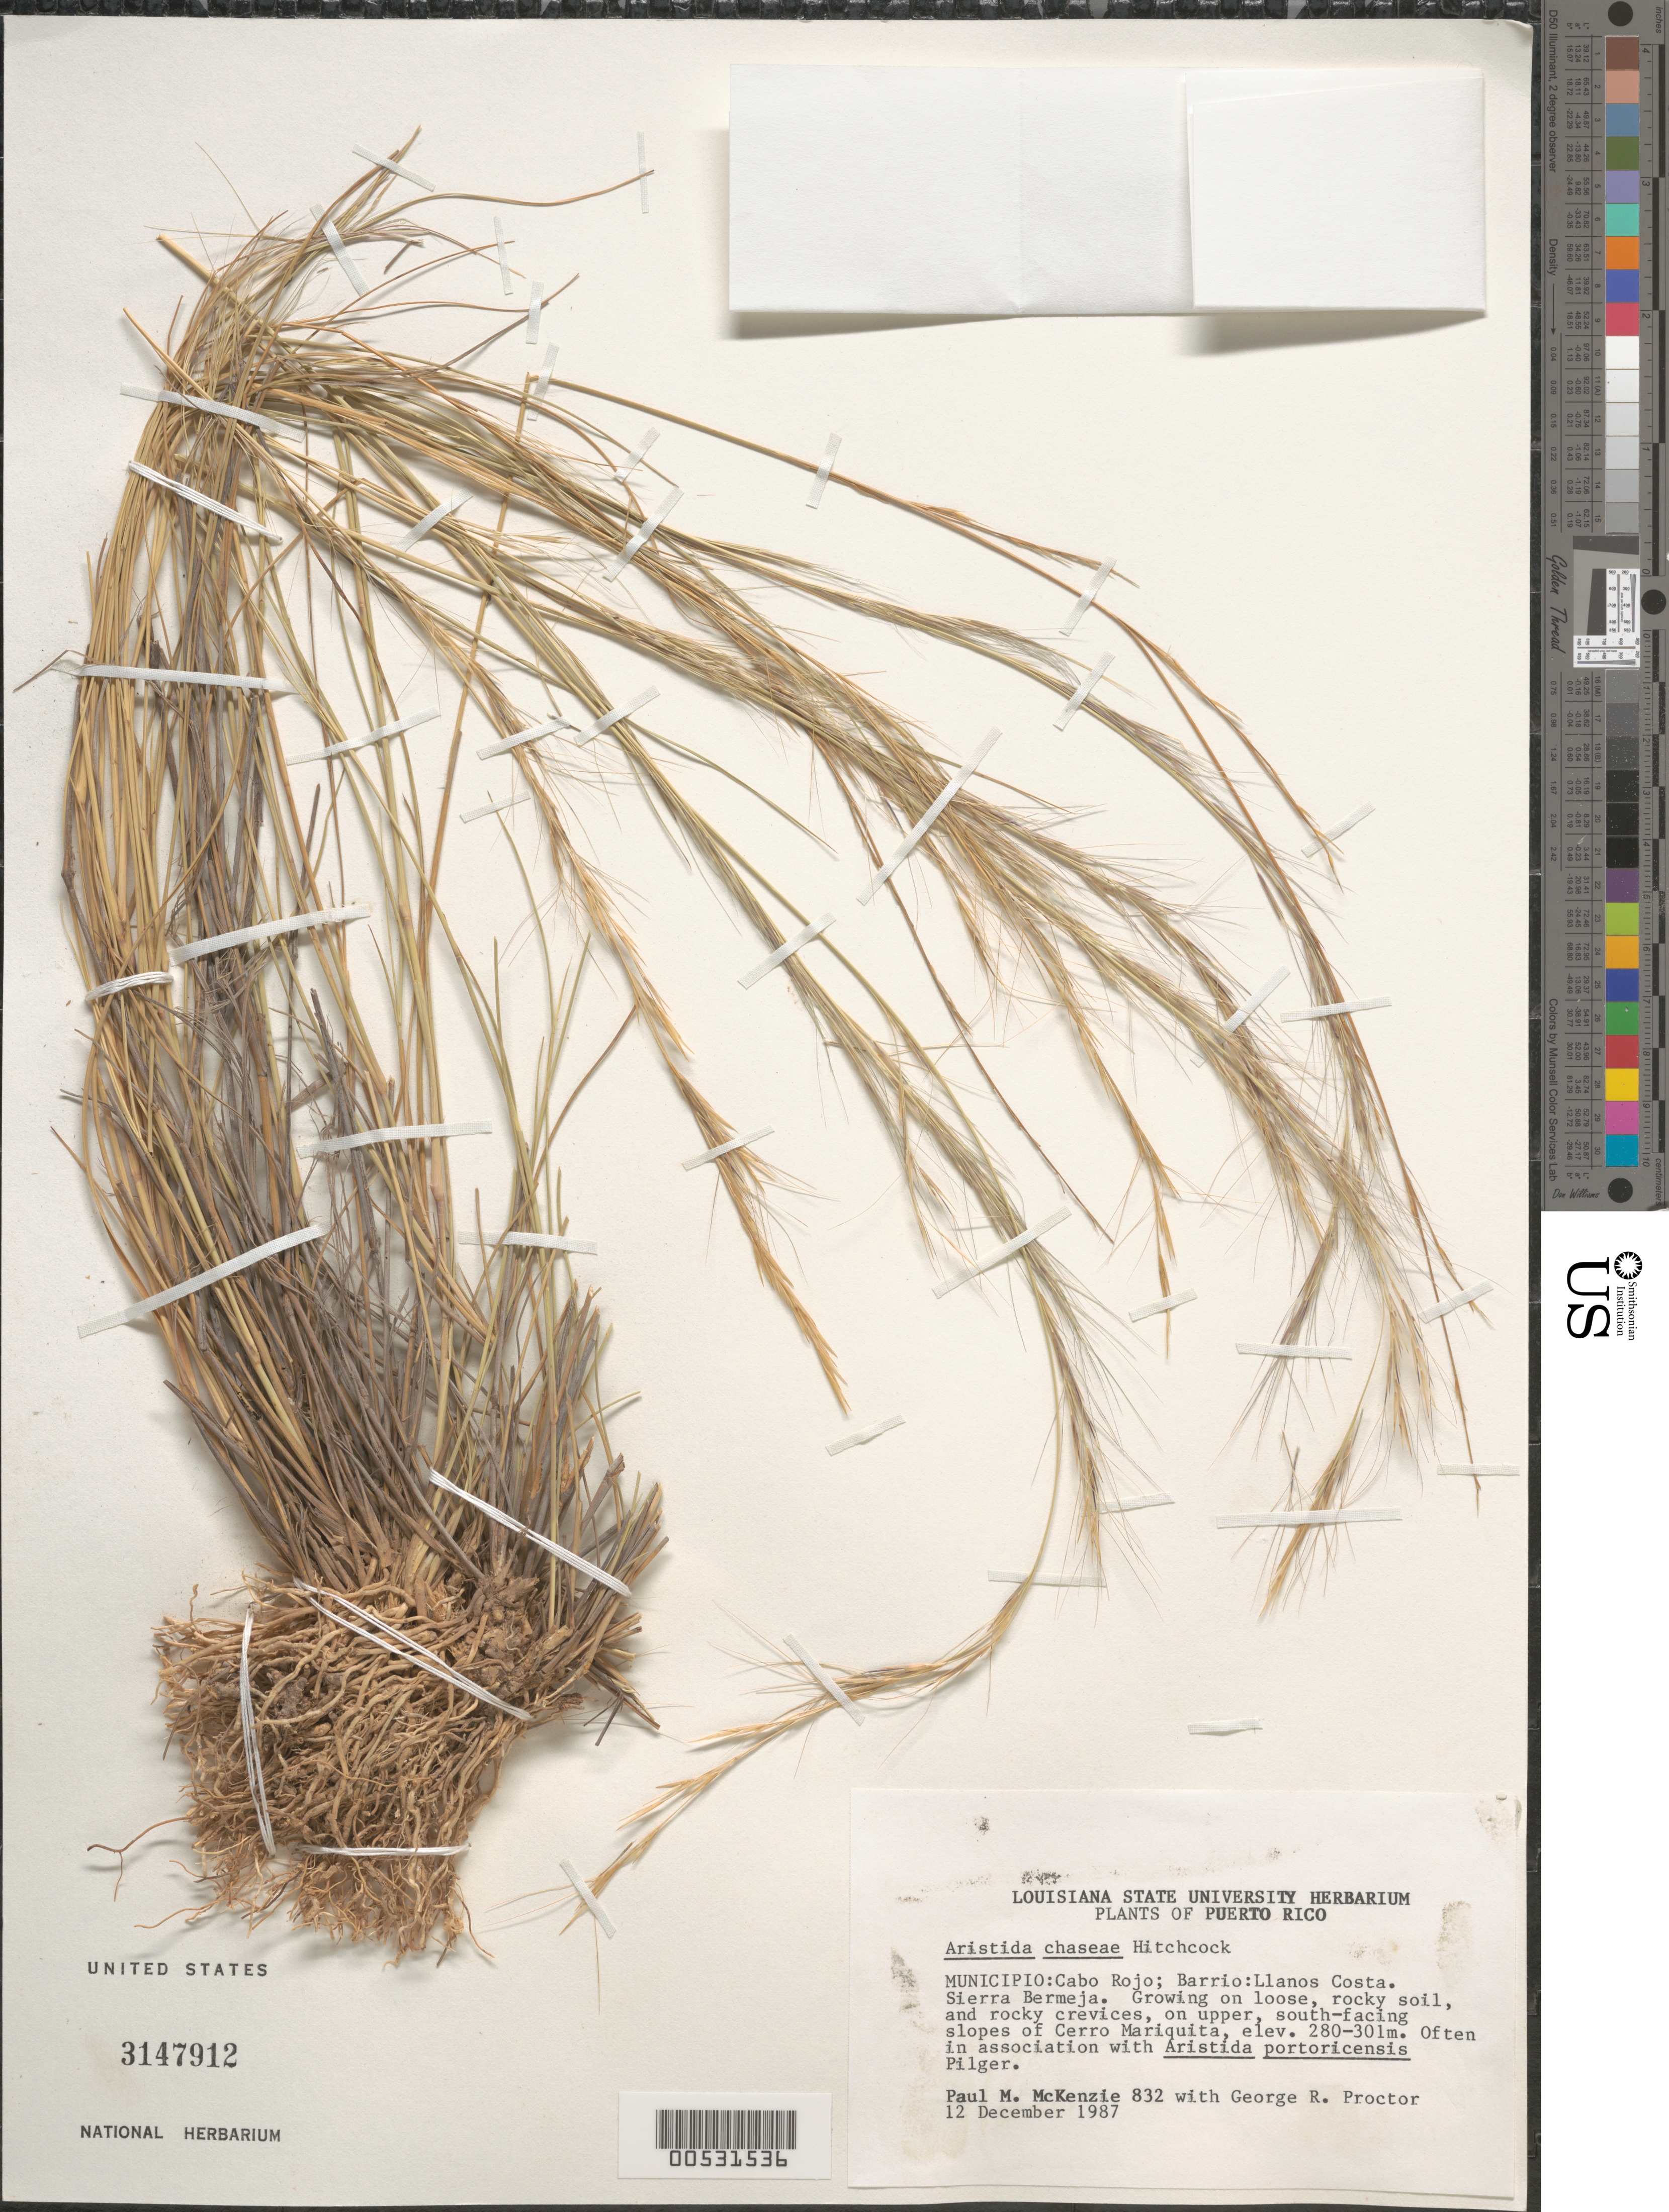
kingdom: Plantae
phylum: Tracheophyta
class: Liliopsida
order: Poales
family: Poaceae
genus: Aristida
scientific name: Aristida chaseae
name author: Hitchc.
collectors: P. McKenzie & G. R. Proctor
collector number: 832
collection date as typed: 12 Dec 1987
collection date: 1987-12-12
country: Puerto Rico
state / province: Cabo Rojo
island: Greater Antilles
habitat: Loose, rocky soil, and rocky crevices.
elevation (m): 280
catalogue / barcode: US 3147912